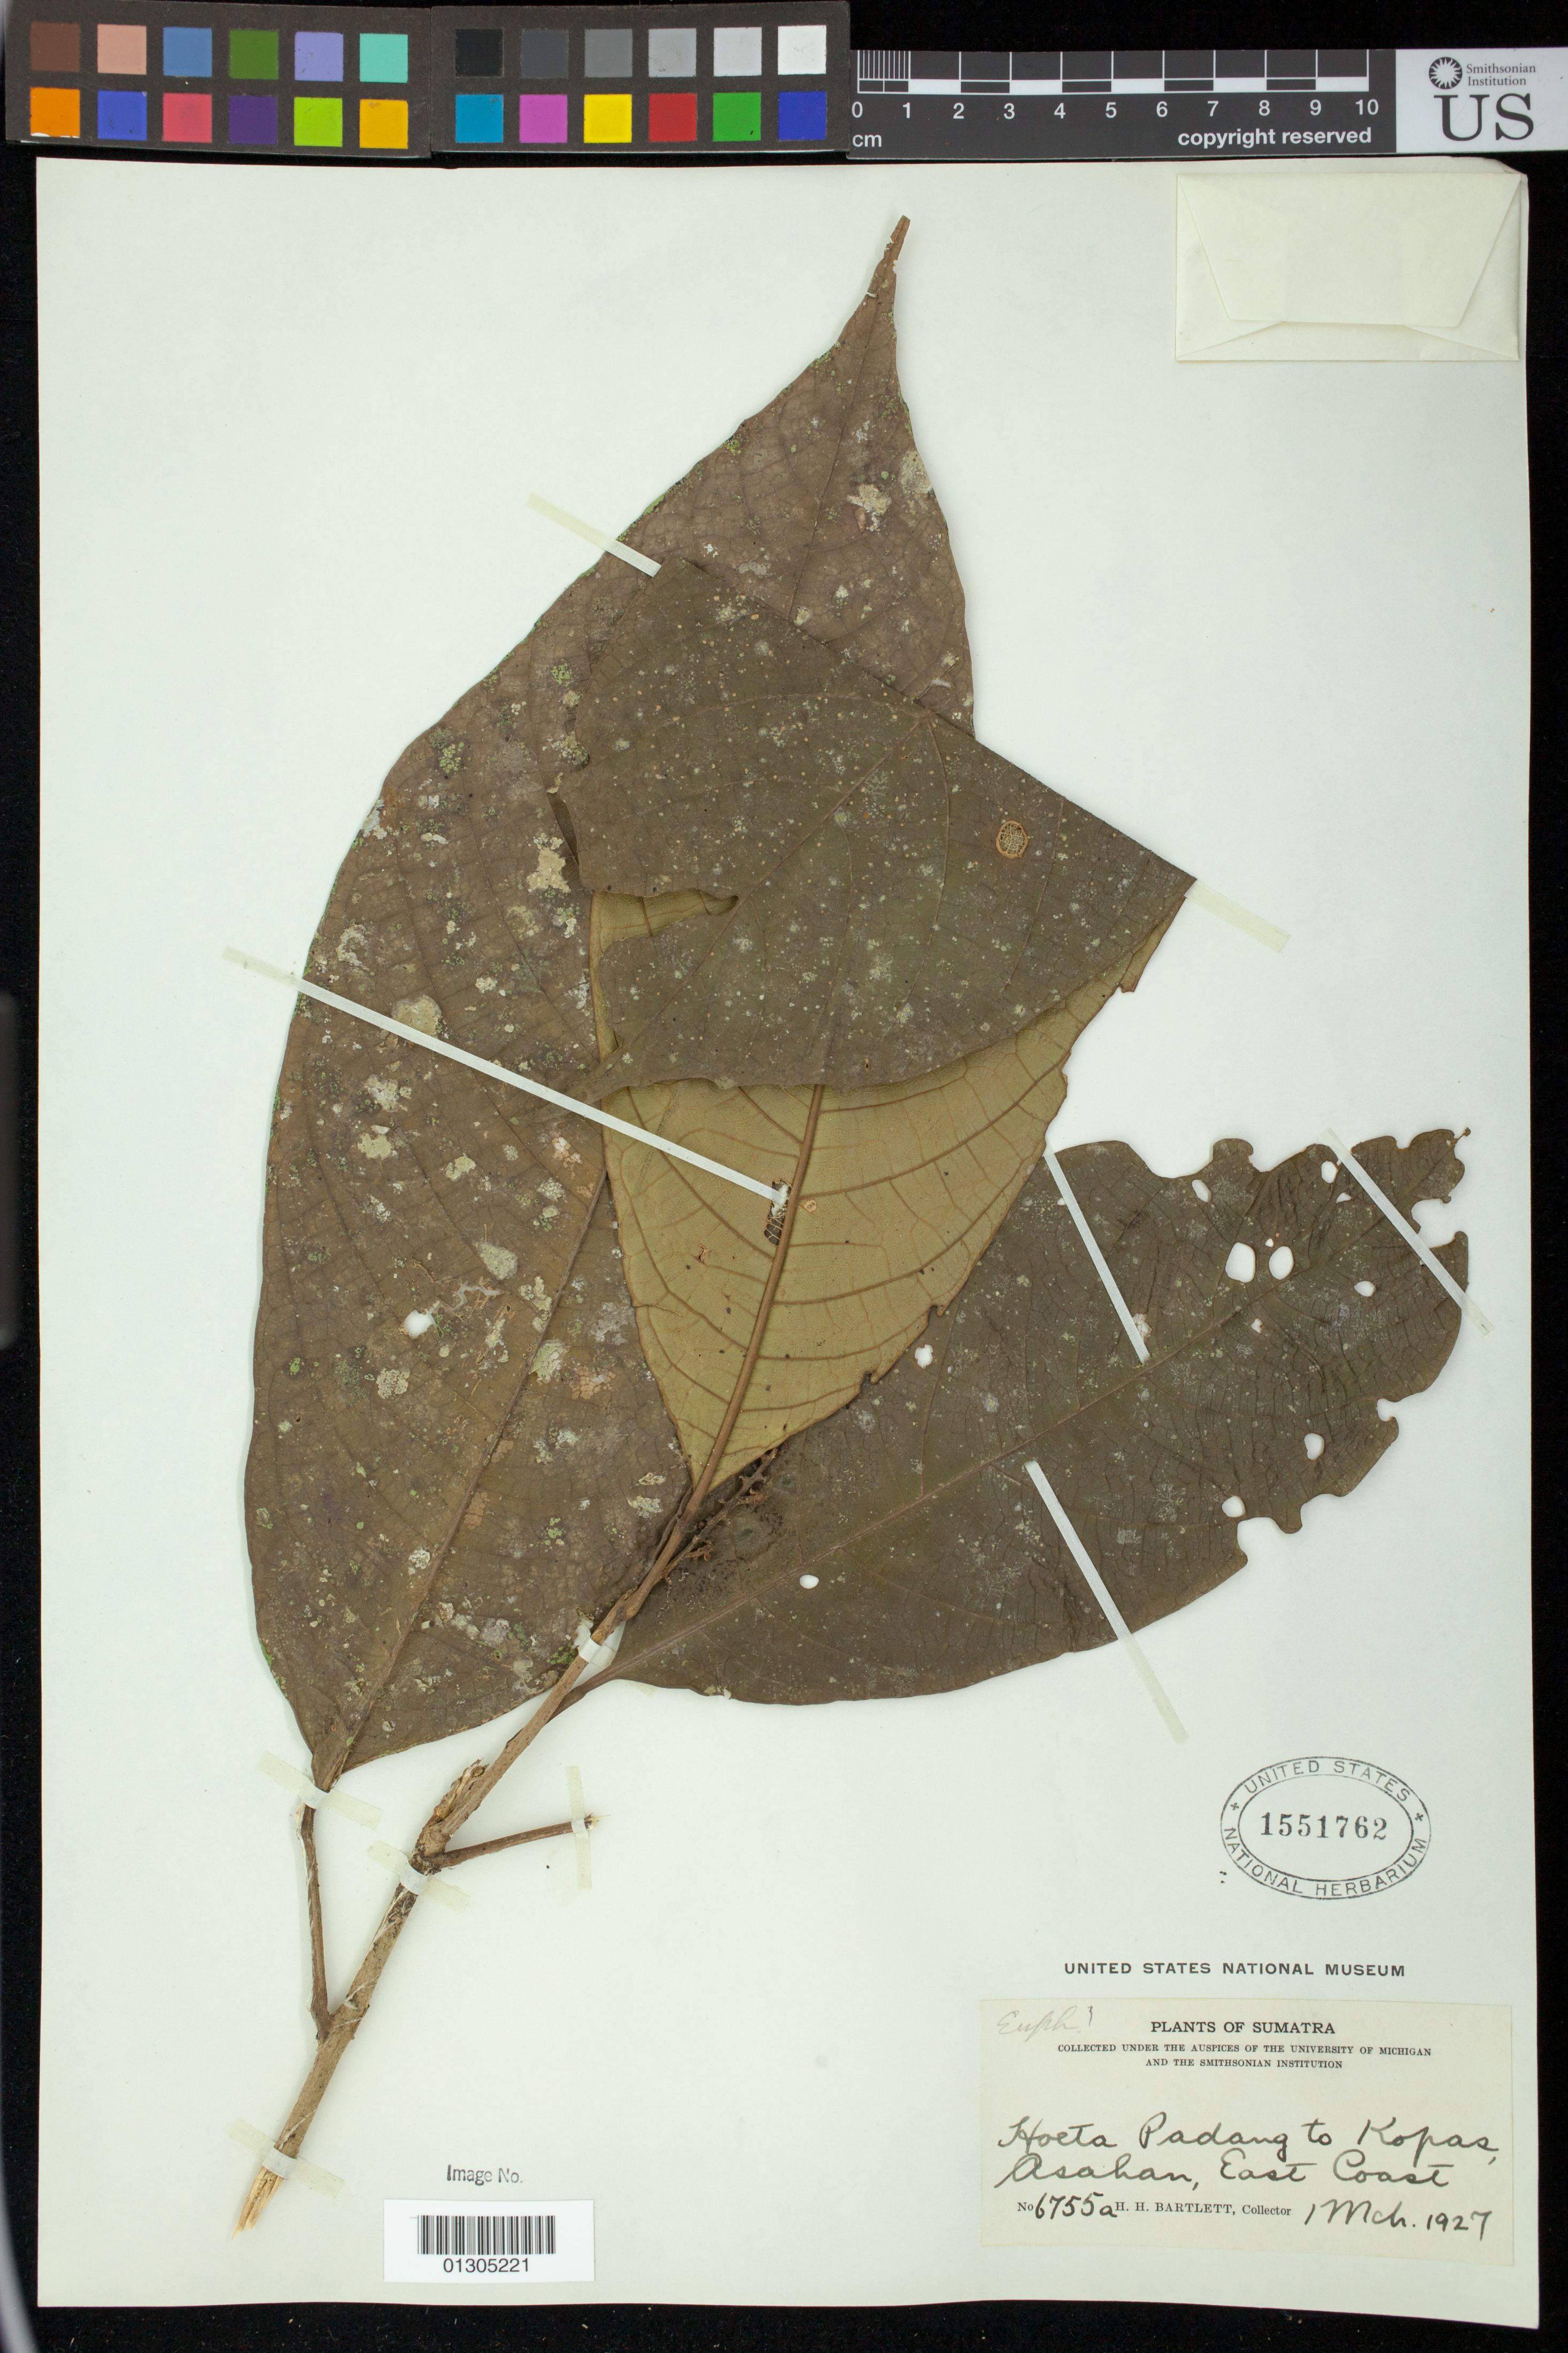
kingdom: Plantae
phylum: Tracheophyta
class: Magnoliopsida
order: Malpighiales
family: Euphorbiaceae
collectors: H. H. Bartlett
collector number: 6755a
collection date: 1927-03-01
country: Indonesia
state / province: Sumatra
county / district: Sumatera Utara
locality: Hoeta Padang to Kopas, Asahan, East Coast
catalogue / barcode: US 1551762